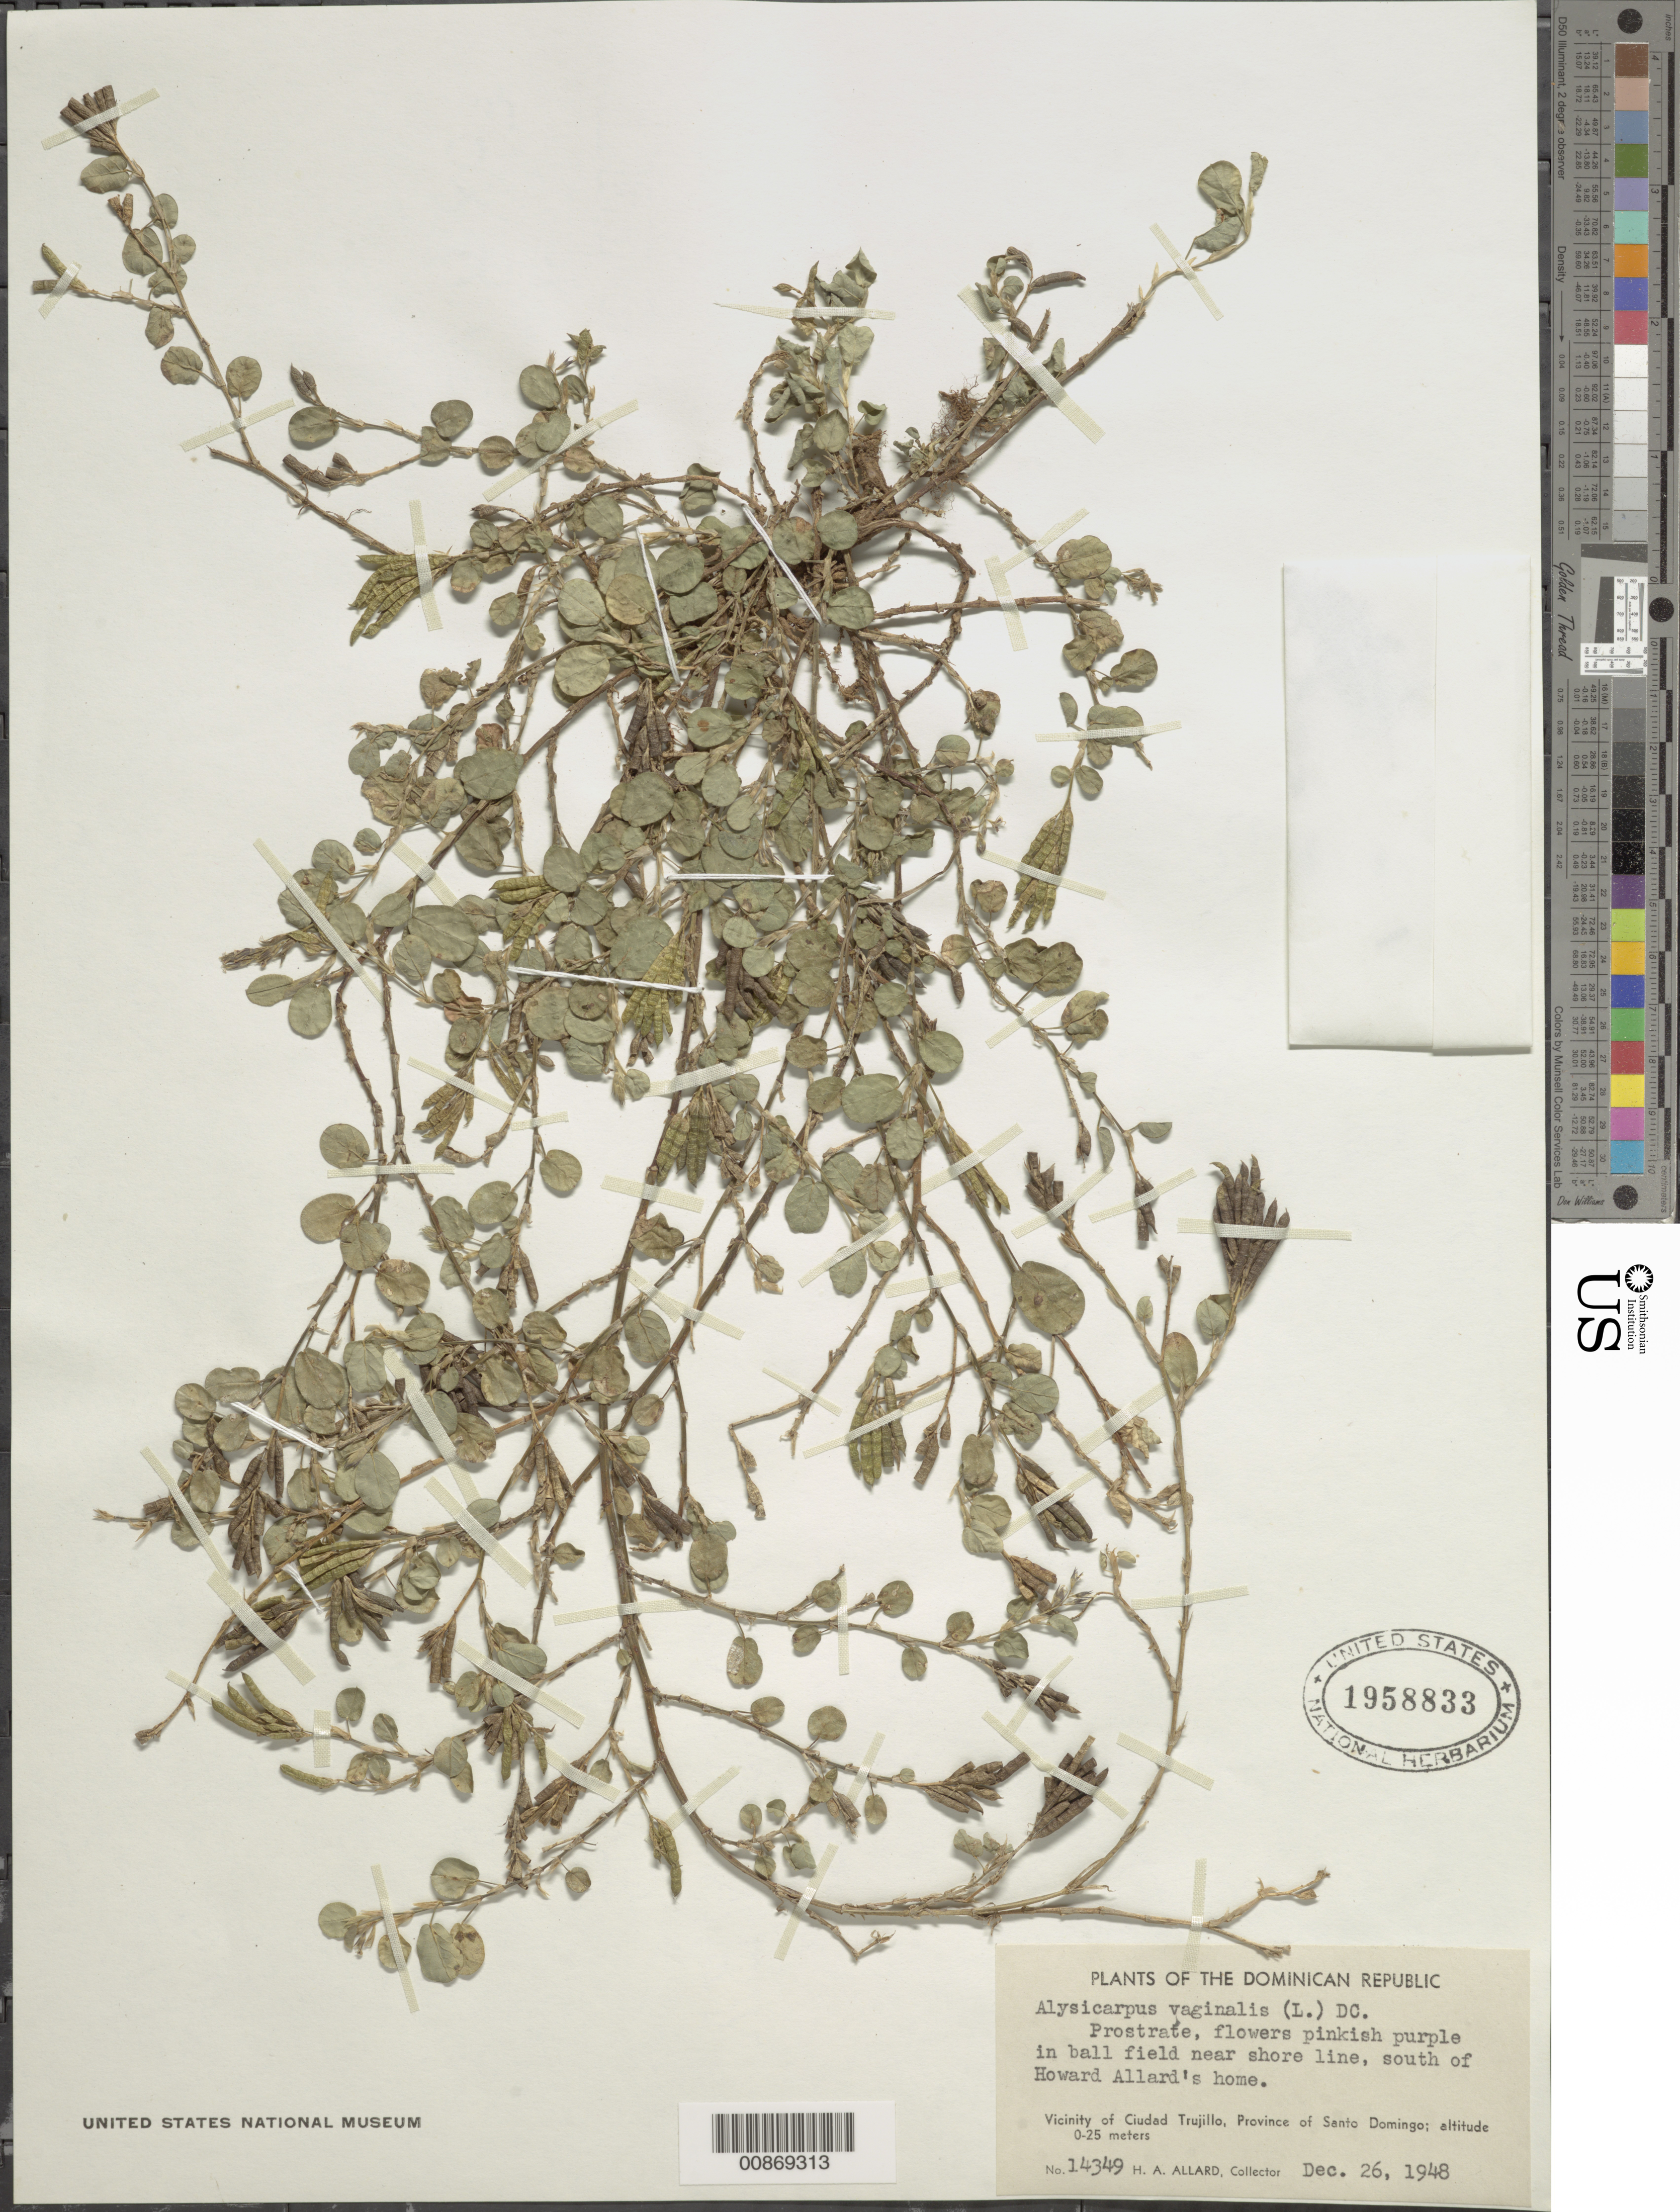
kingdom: Plantae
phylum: Tracheophyta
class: Magnoliopsida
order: Fabales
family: Fabaceae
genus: Alysicarpus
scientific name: Alysicarpus vaginalis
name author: (L.) DC.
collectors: H. A. Allard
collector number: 14349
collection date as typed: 26 Dec 1948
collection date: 1948-12-26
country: Dominican Republic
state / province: Distrito Nacional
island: Hispaniola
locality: Vicinity of Ciudad Trujillo, Province of Santo Domingo (obsolete). In ball field near shore line, south of Howard Allard's home.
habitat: In ball field near shore line.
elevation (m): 0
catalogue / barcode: US 1958833